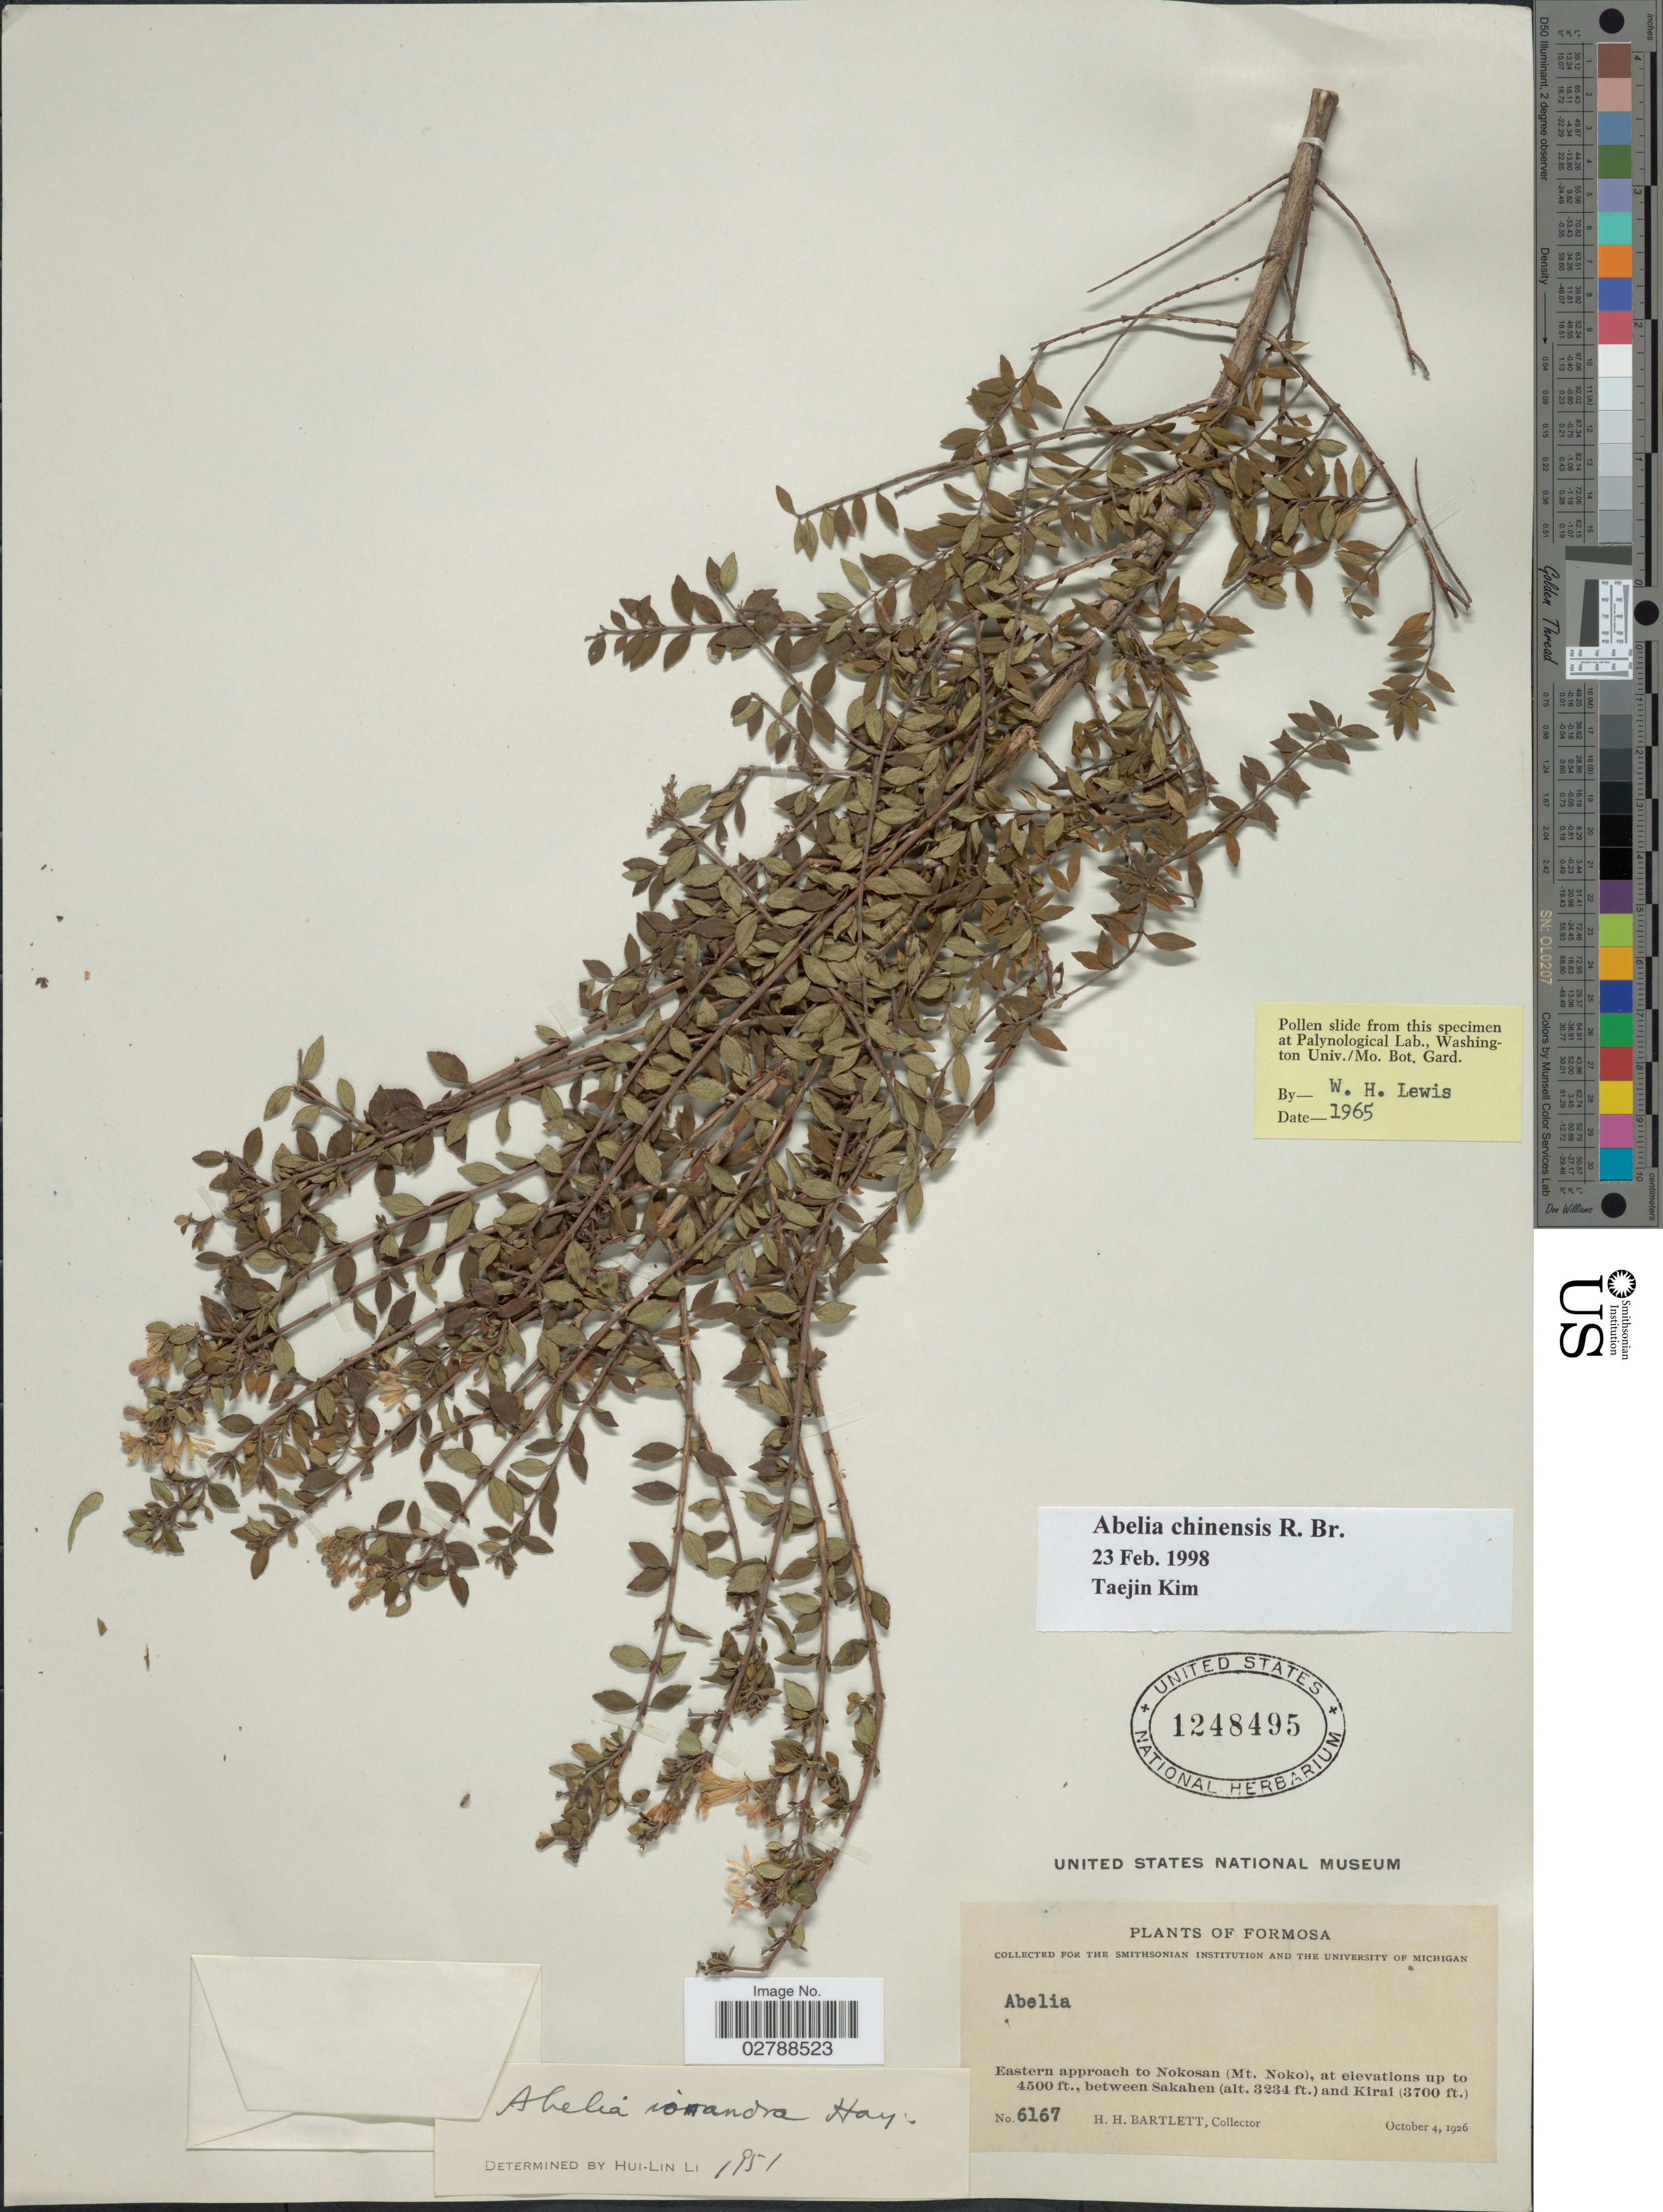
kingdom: Plantae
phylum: Tracheophyta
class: Magnoliopsida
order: Dipsacales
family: Caprifoliaceae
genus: Abelia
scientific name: Abelia chinensis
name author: R. Br.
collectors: H. H. Bartlett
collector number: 6167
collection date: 1926-10-04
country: Taiwan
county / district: Hualien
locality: Formosa. Eastern approach to Nokosan (Mt. Noko), between Sakahen and Kirai.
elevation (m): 1372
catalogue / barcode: US 1248495